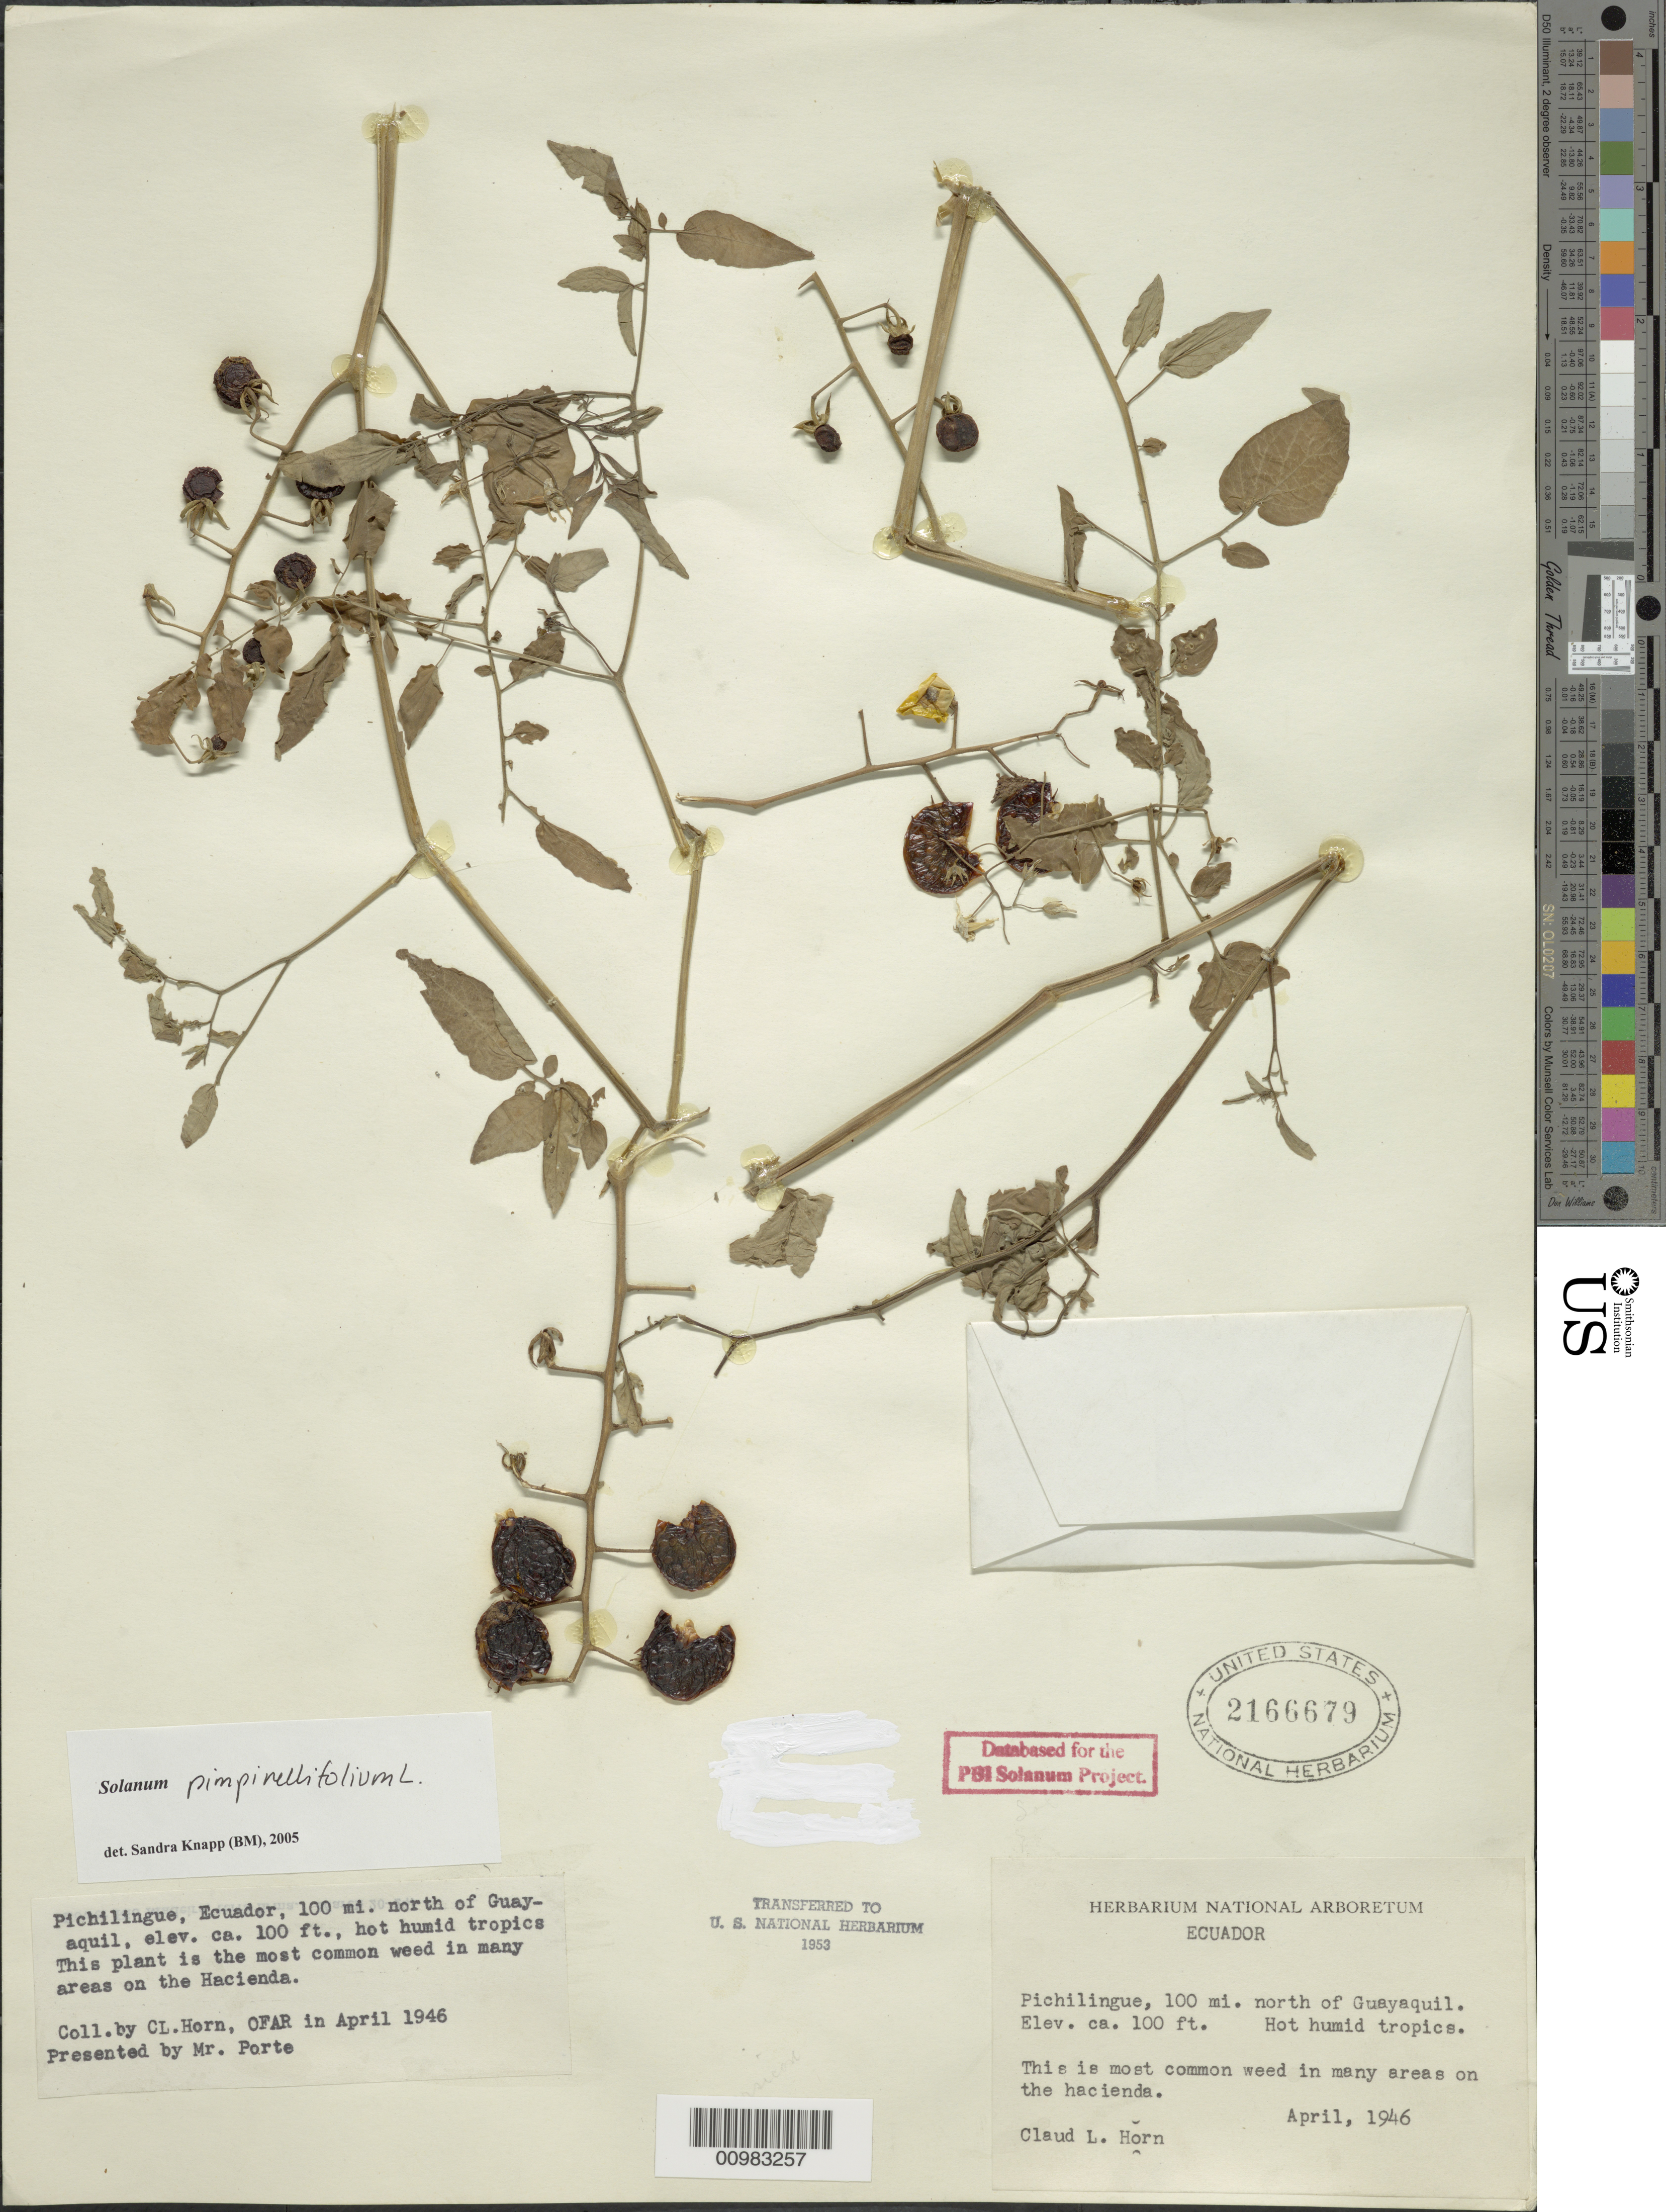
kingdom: Plantae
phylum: Tracheophyta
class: Magnoliopsida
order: Solanales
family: Solanaceae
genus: Solanum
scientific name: Solanum pimpinellifolium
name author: L.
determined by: Knapp, S. D.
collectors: C. Horn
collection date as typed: Apr 1946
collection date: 1946-04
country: Ecuador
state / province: Guayas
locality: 100 mi N of Guayaquil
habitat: hot humid tropics,this is a common weed in many areas of the hacienda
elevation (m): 30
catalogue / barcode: US 2166679